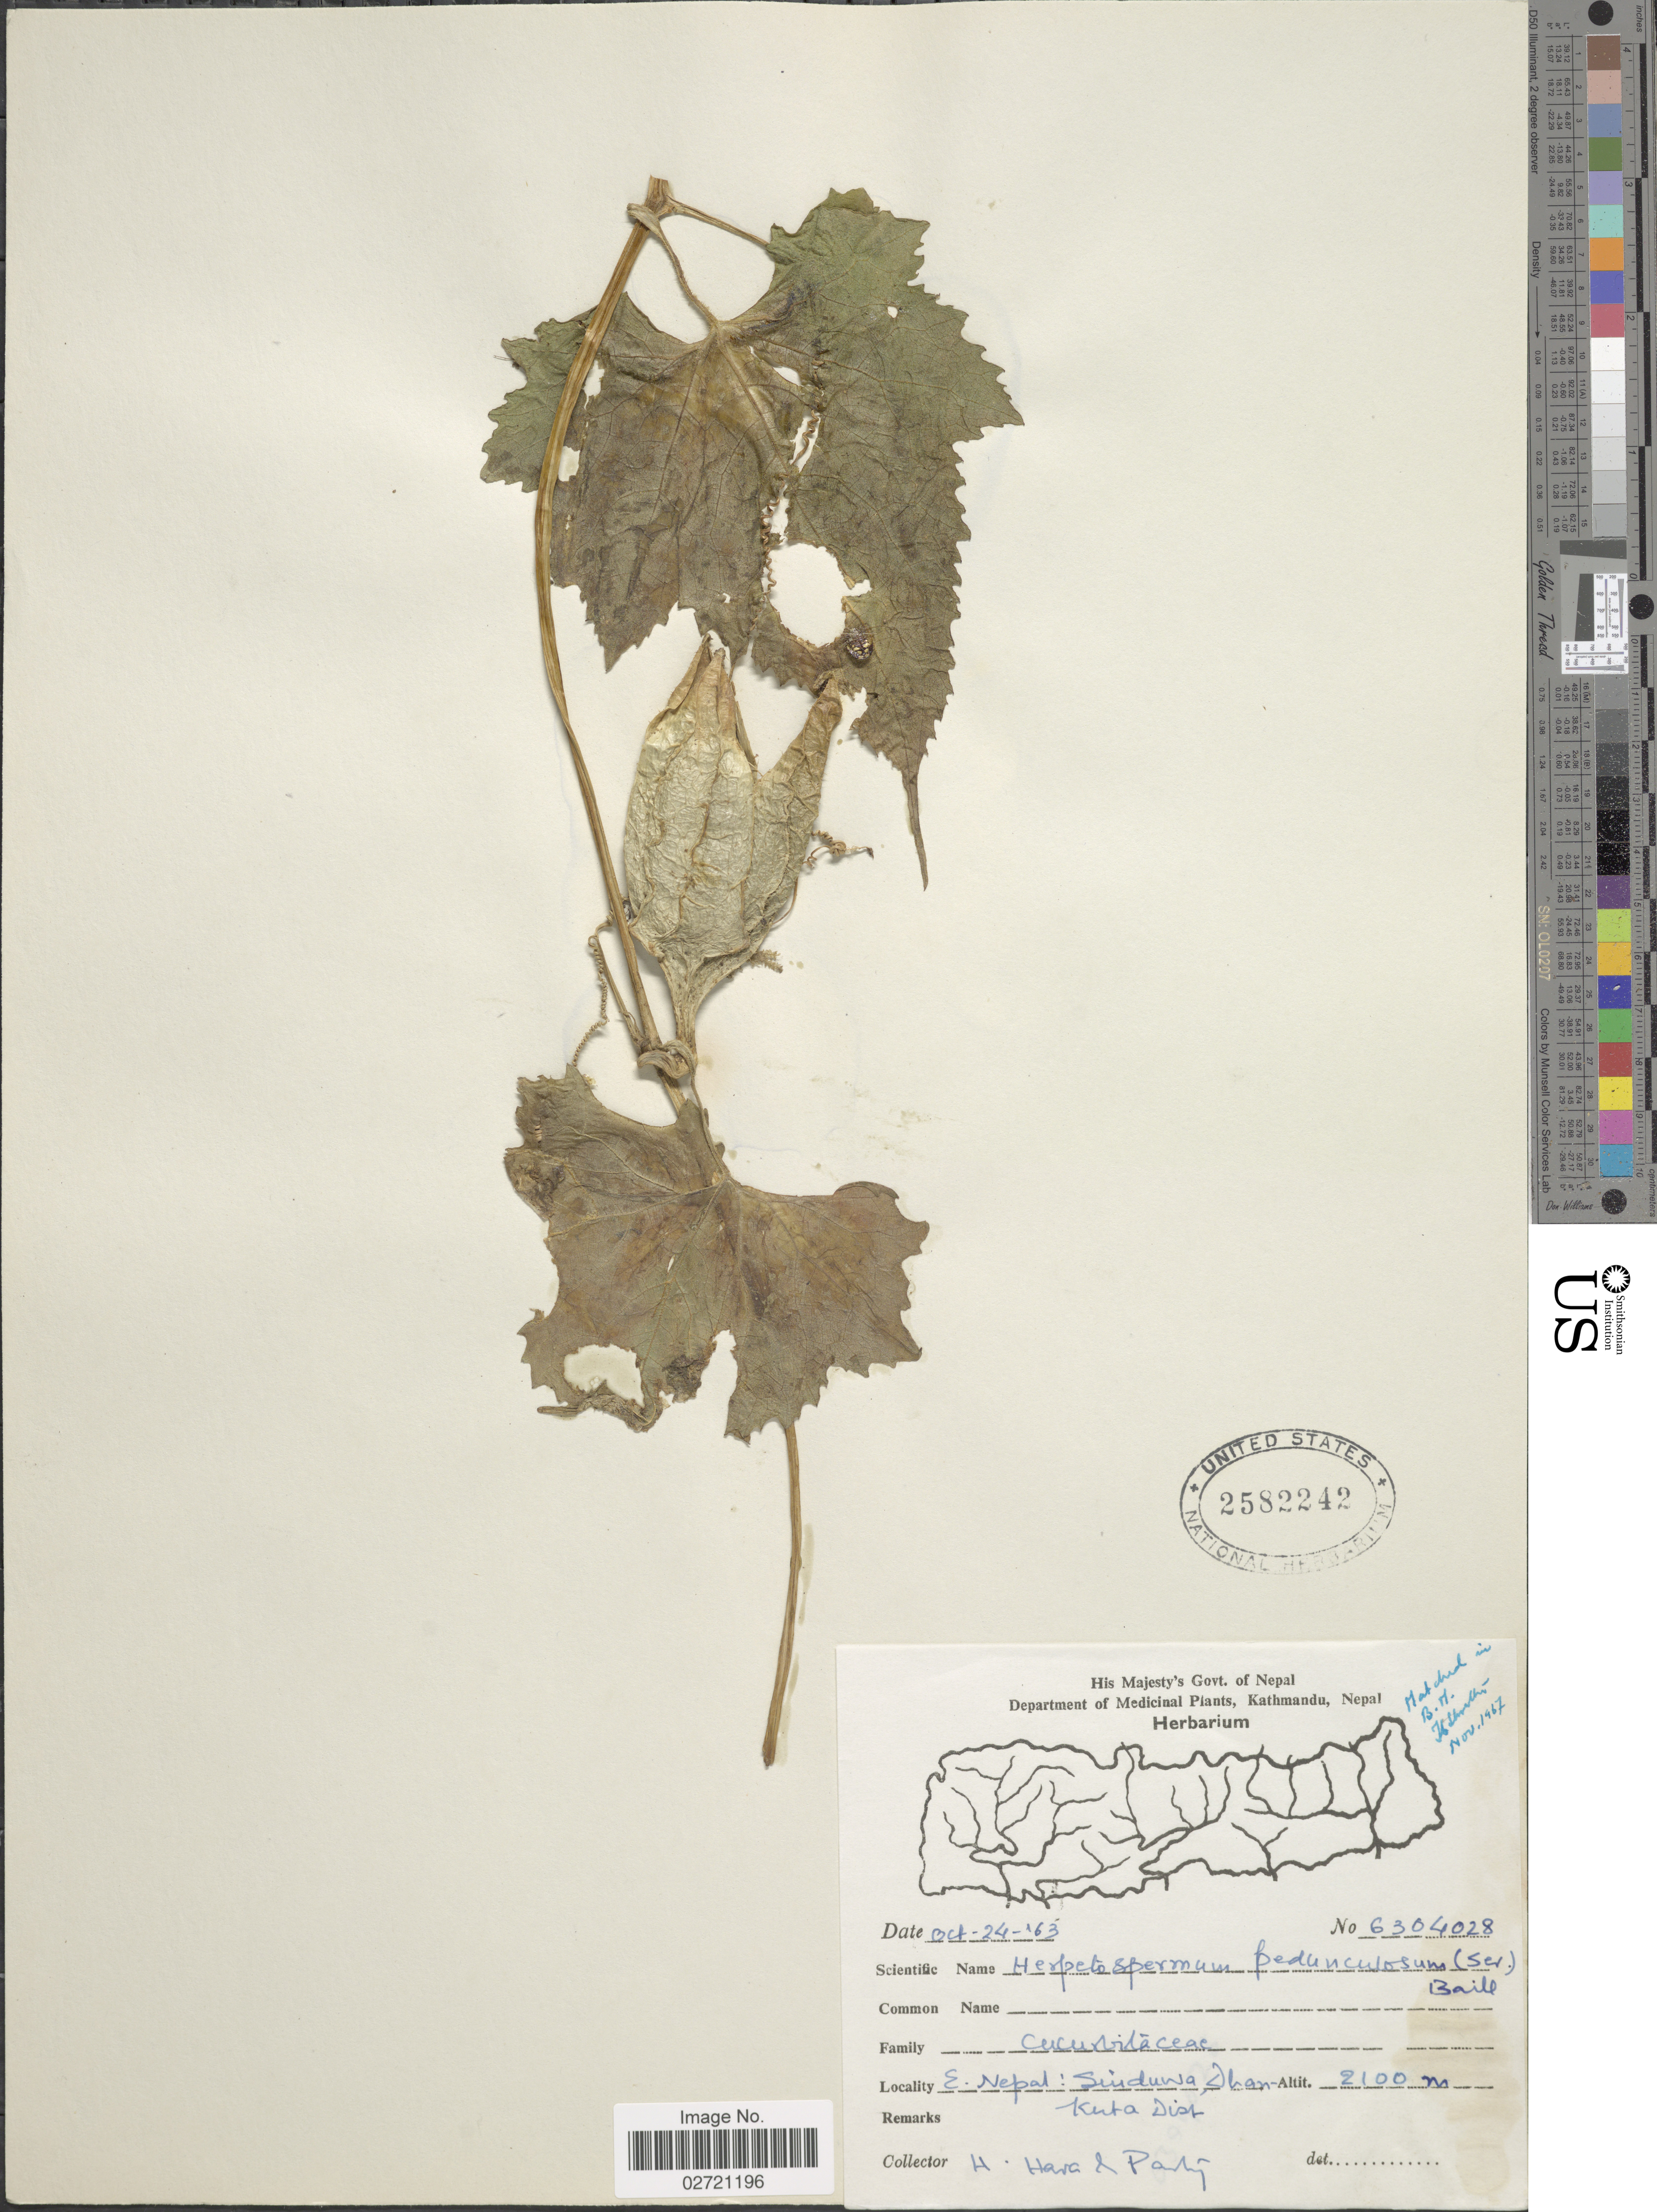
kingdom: Plantae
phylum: Tracheophyta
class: Magnoliopsida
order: Cucurbitales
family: Cucurbitaceae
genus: Herpetospermum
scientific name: Herpetospermum pedunculosum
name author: (Ser.) C.B. Clarke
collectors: H. Hara & et al.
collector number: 6304028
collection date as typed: Transcribed d/m/y: 24/10/63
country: Nepal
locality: E. Nepal: Sinduwa Dhan. Kuta Dist.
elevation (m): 2100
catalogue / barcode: US 2582242